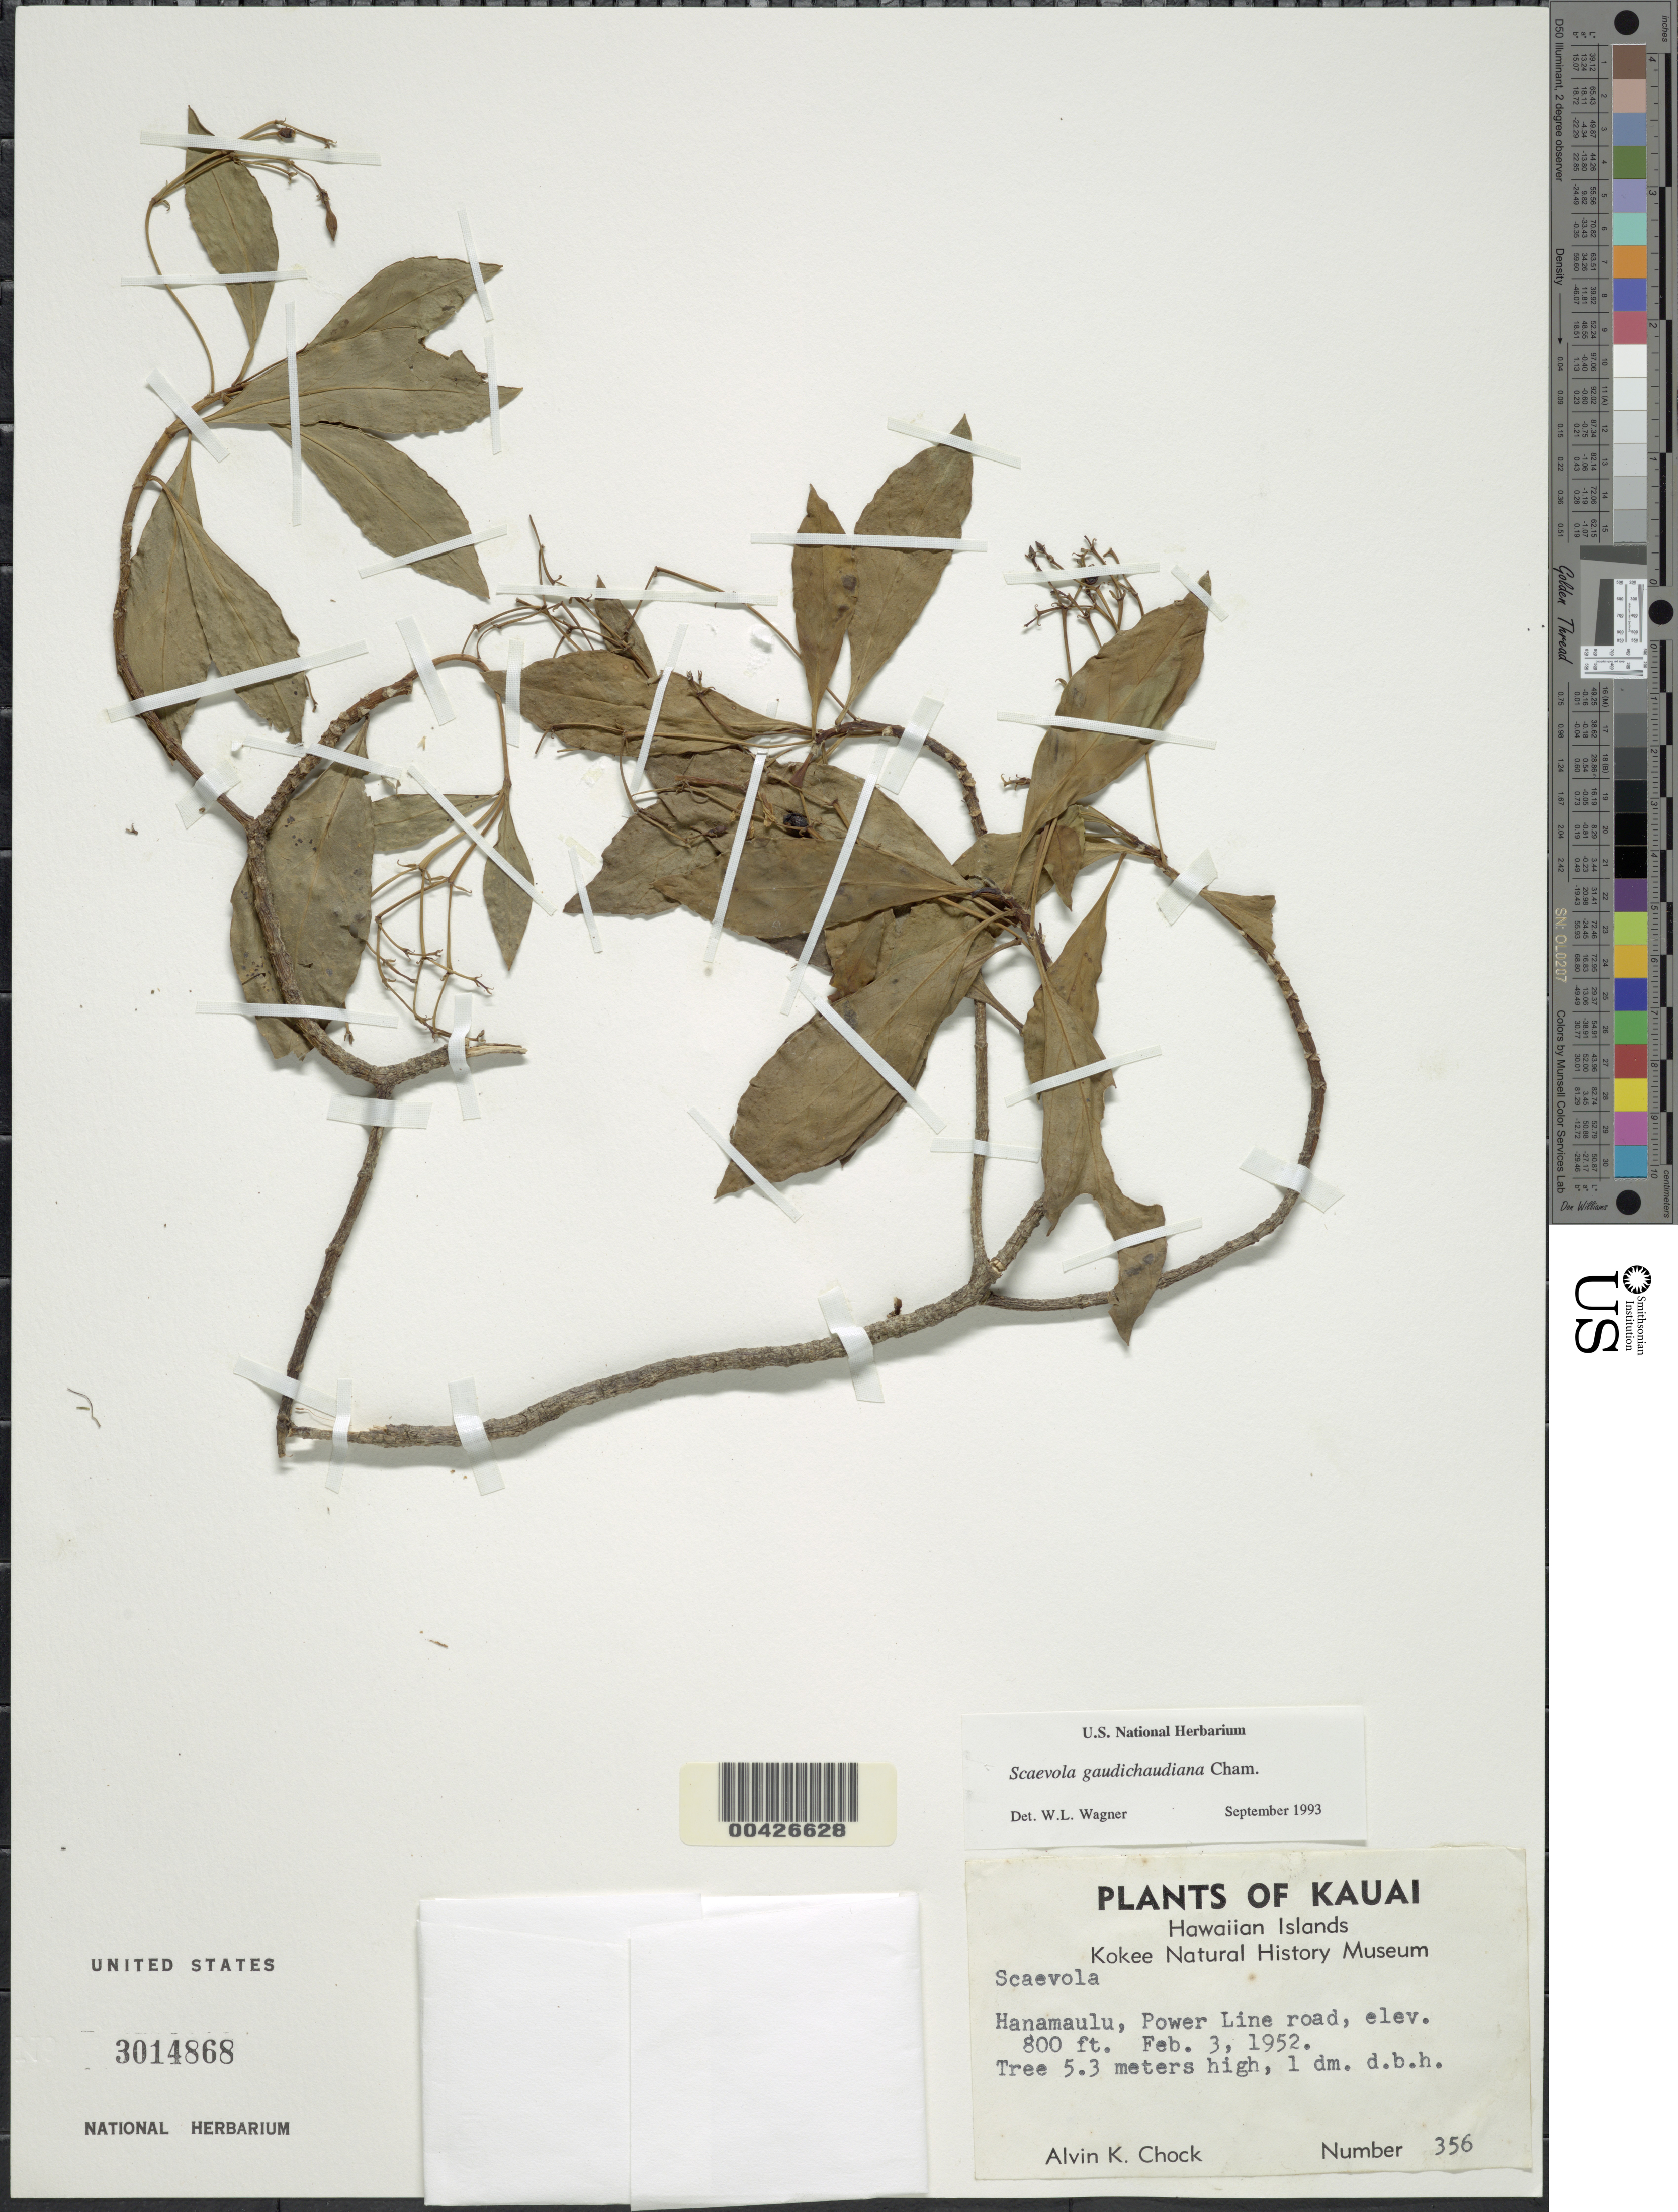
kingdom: Plantae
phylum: Tracheophyta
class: Magnoliopsida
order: Asterales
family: Goodeniaceae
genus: Scaevola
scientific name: Scaevola gaudichaudiana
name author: Cham.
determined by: Wagner, W. L., (BOT), Smithsonian Institution - National Museum of Natural History (UNITED STATES)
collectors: A. Chock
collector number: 356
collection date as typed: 3 Feb 1952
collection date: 1952-02-03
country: United States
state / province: Hawaii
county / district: Kauai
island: Kaua'i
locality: Hanamaulu, Power Line road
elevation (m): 244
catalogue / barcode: US 3014868